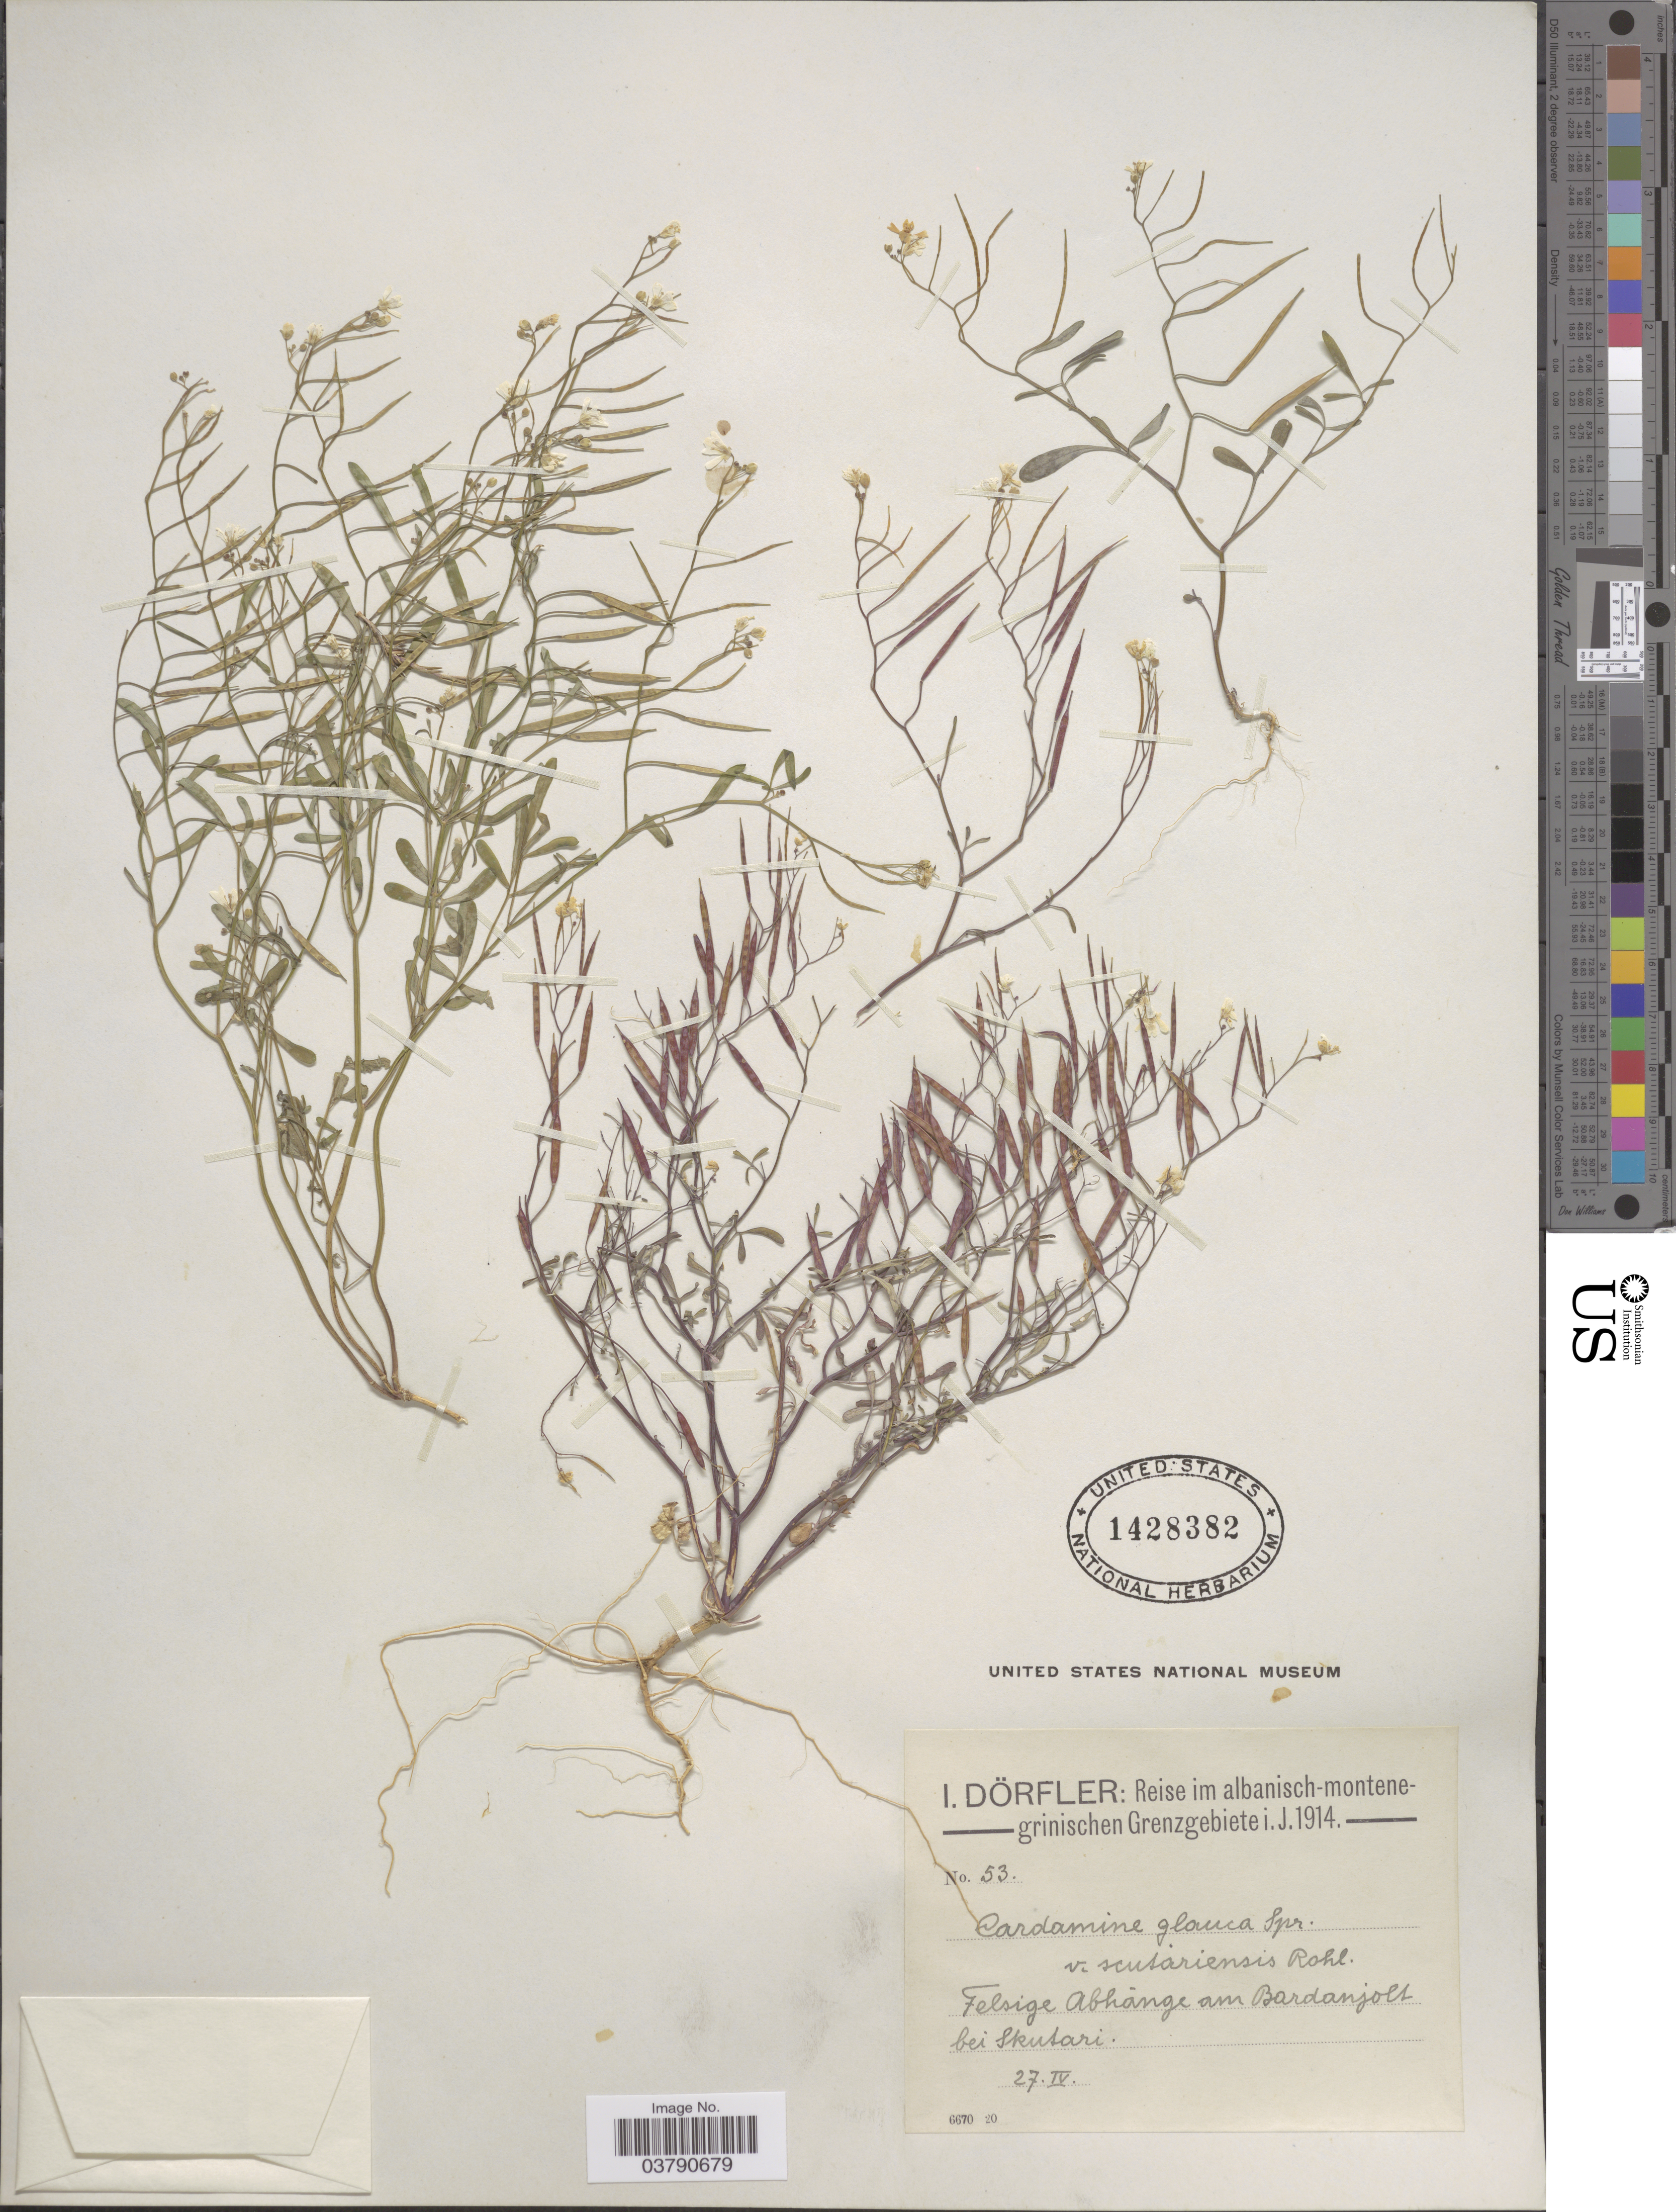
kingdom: Plantae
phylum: Tracheophyta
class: Magnoliopsida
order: Brassicales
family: Brassicaceae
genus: Cardamine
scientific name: Cardamine glauca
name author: Spreng. ex DC.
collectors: I. Dörfler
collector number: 53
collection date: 1914-04-27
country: Albania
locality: Im albanisch-montene-grinischen Grenzgebiete. Felsige abhánge am Bardanjolt bei Skutari.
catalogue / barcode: US 1428382